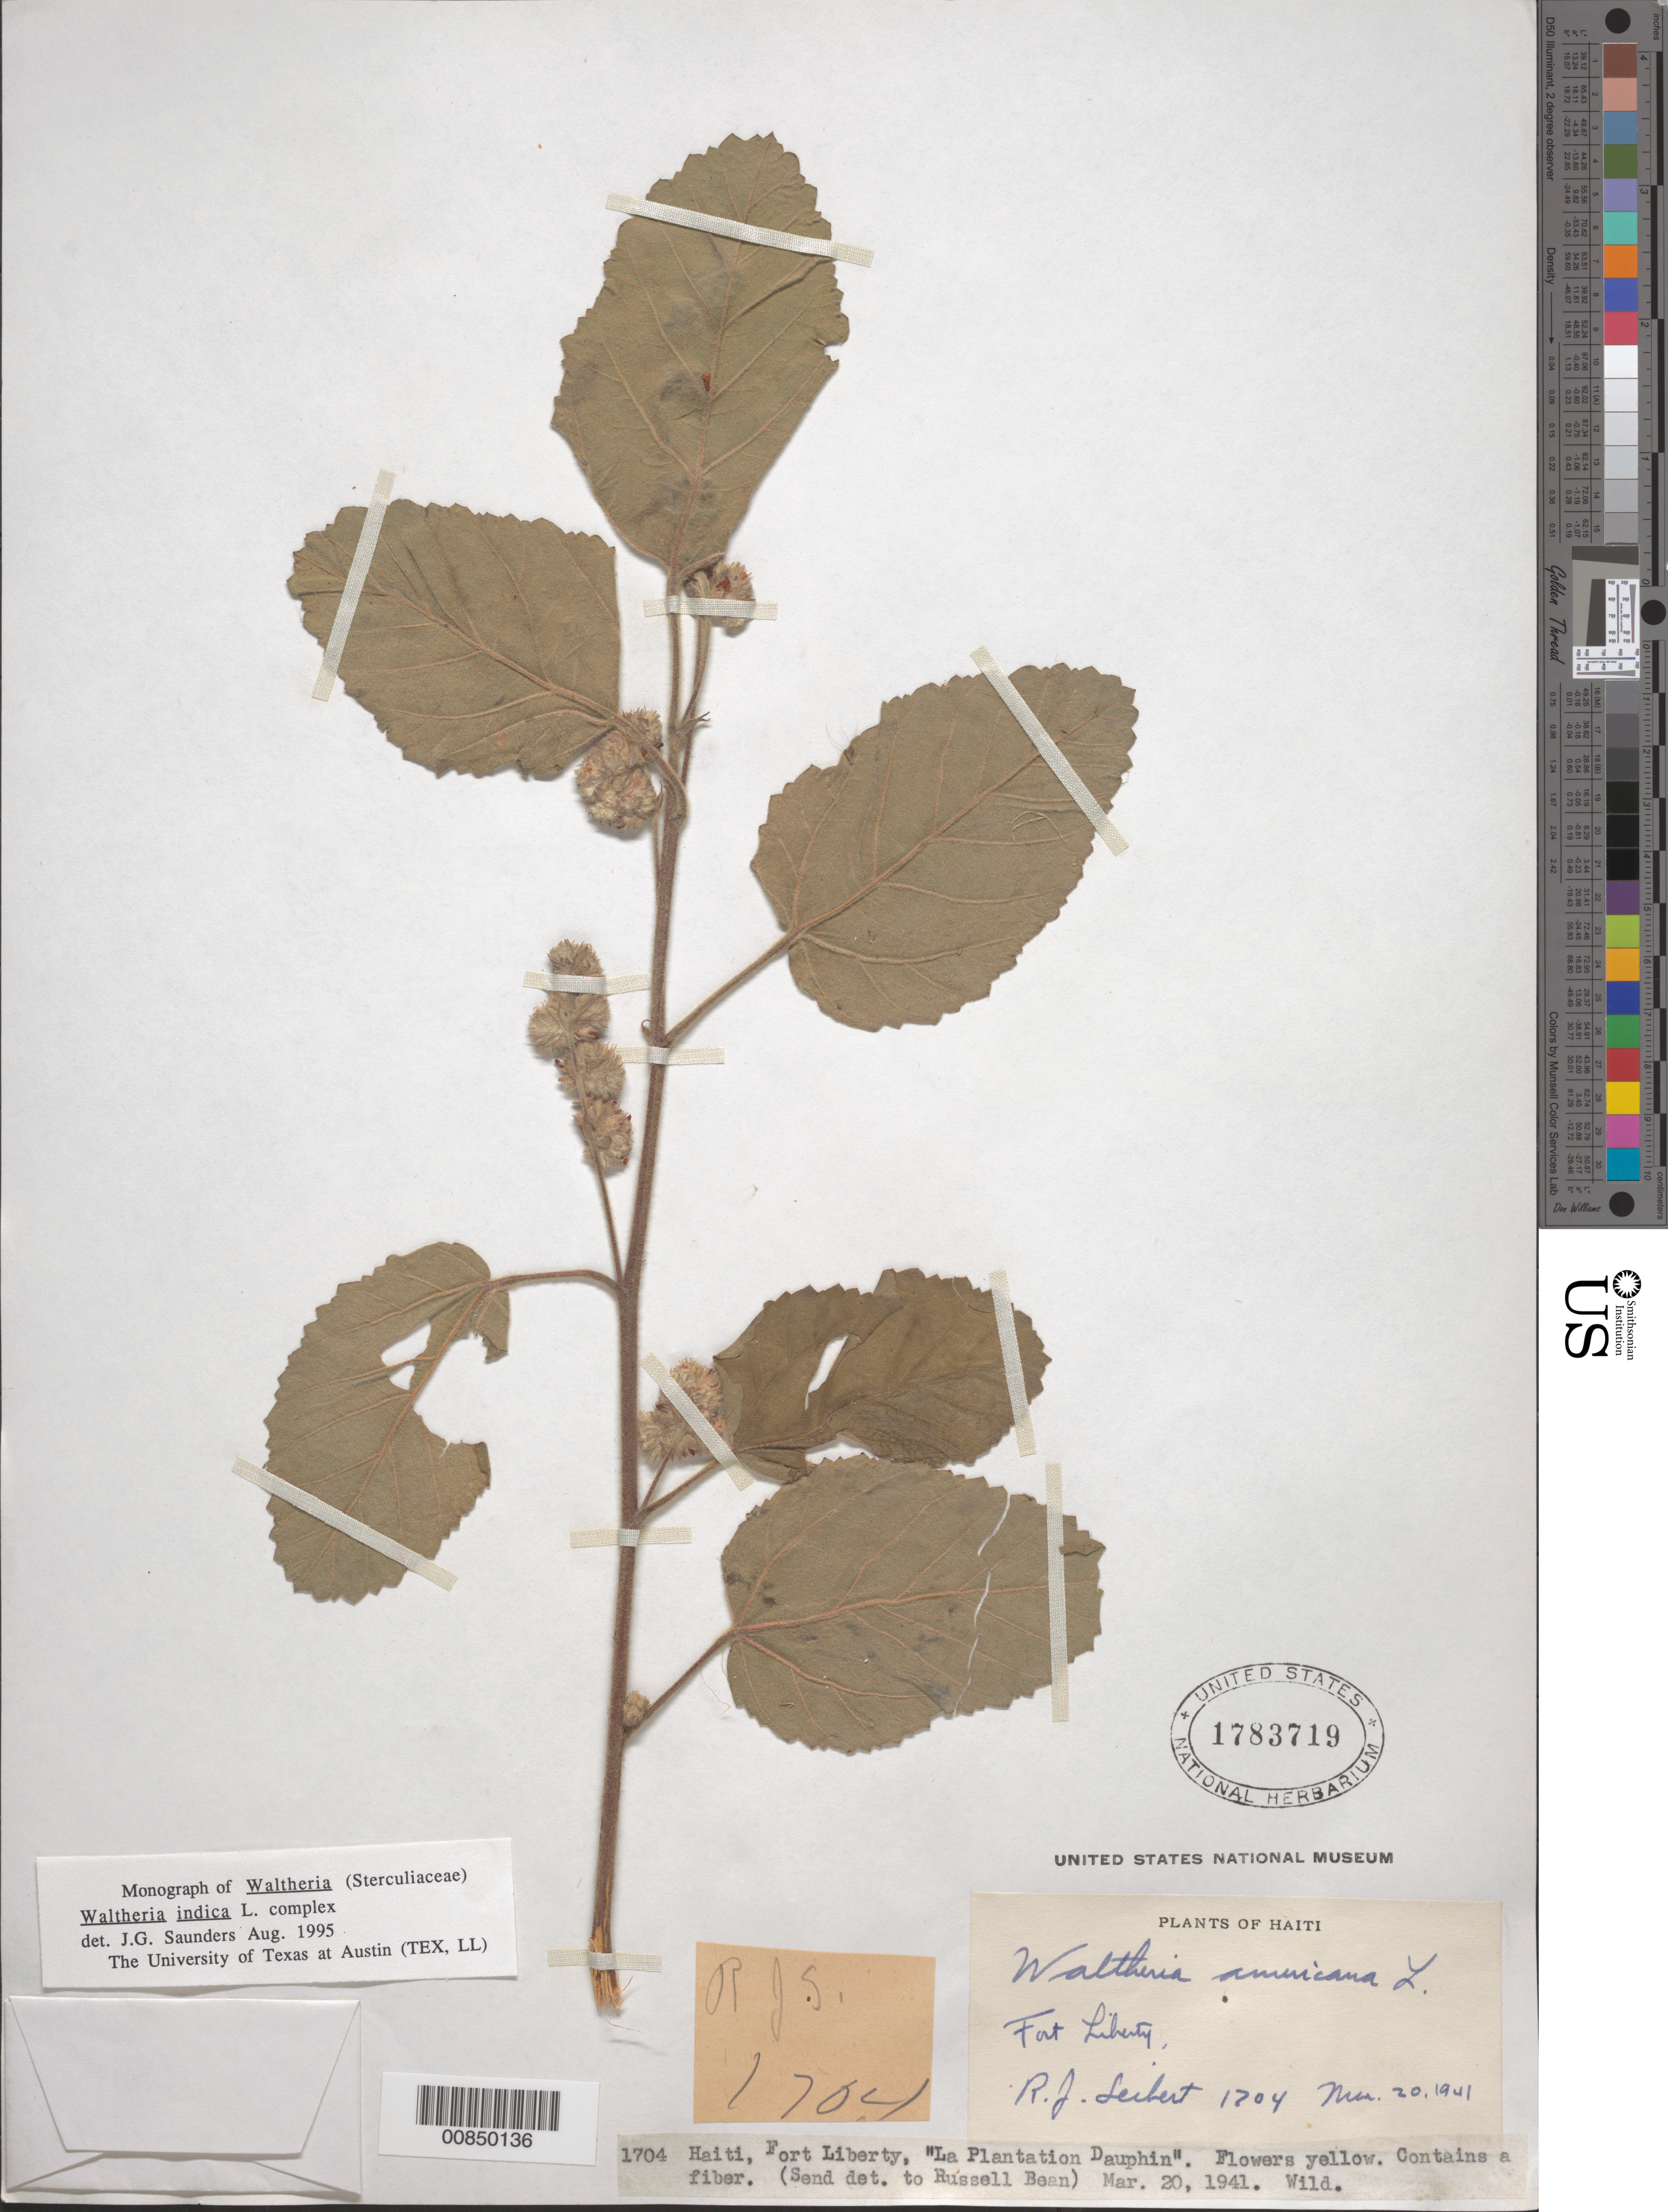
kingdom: Plantae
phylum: Tracheophyta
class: Magnoliopsida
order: Malvales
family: Malvaceae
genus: Waltheria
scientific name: Waltheria indica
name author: L.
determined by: Saunders, J. G.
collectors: R. J. Seibert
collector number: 1704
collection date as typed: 20 Mar 1941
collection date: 1941-03-20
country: Haiti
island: Hispaniola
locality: Fort Liberty, La Plantation Dauphin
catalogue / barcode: US 1783719